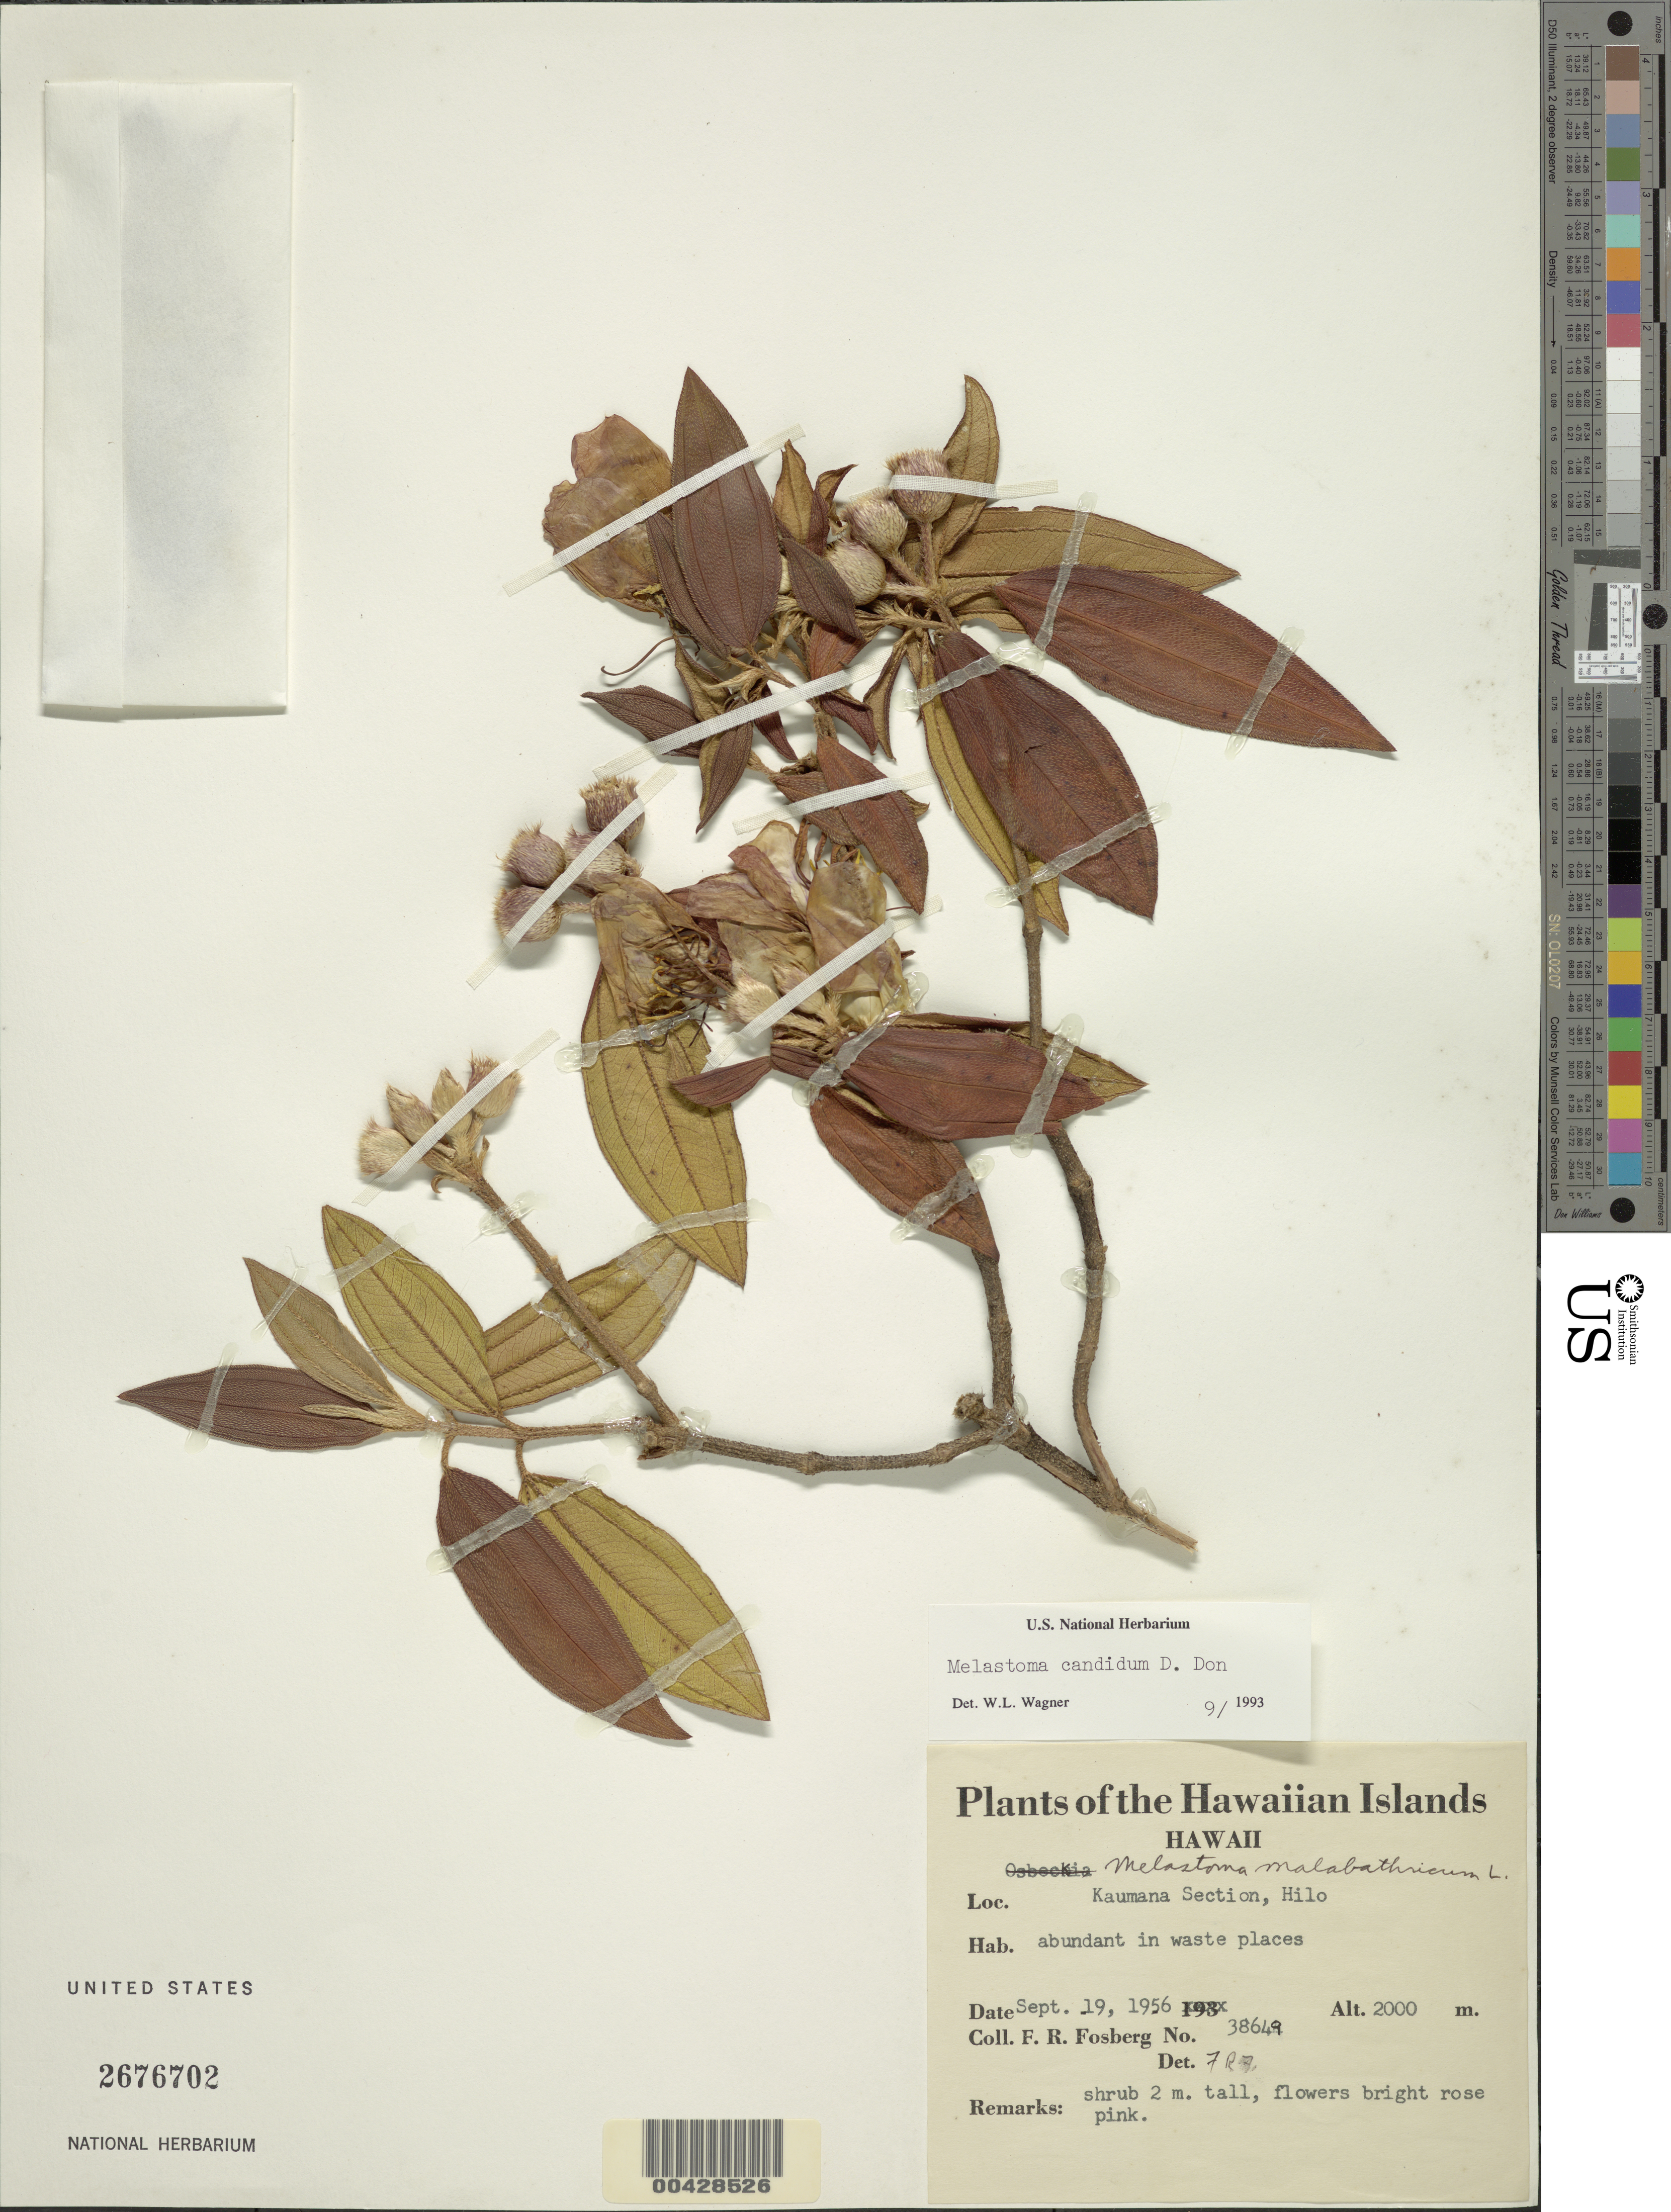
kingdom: Plantae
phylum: Tracheophyta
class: Magnoliopsida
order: Myrtales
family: Melastomataceae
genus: Melastoma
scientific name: Melastoma septemnervium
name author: Lour.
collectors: F. R. Fosberg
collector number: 38648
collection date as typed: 19 Sep 1956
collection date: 1956-09-19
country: United States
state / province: Hawaii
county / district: Hawaii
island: Hawaii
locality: Kaumana Section, Hilo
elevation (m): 2000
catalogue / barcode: US 2676702